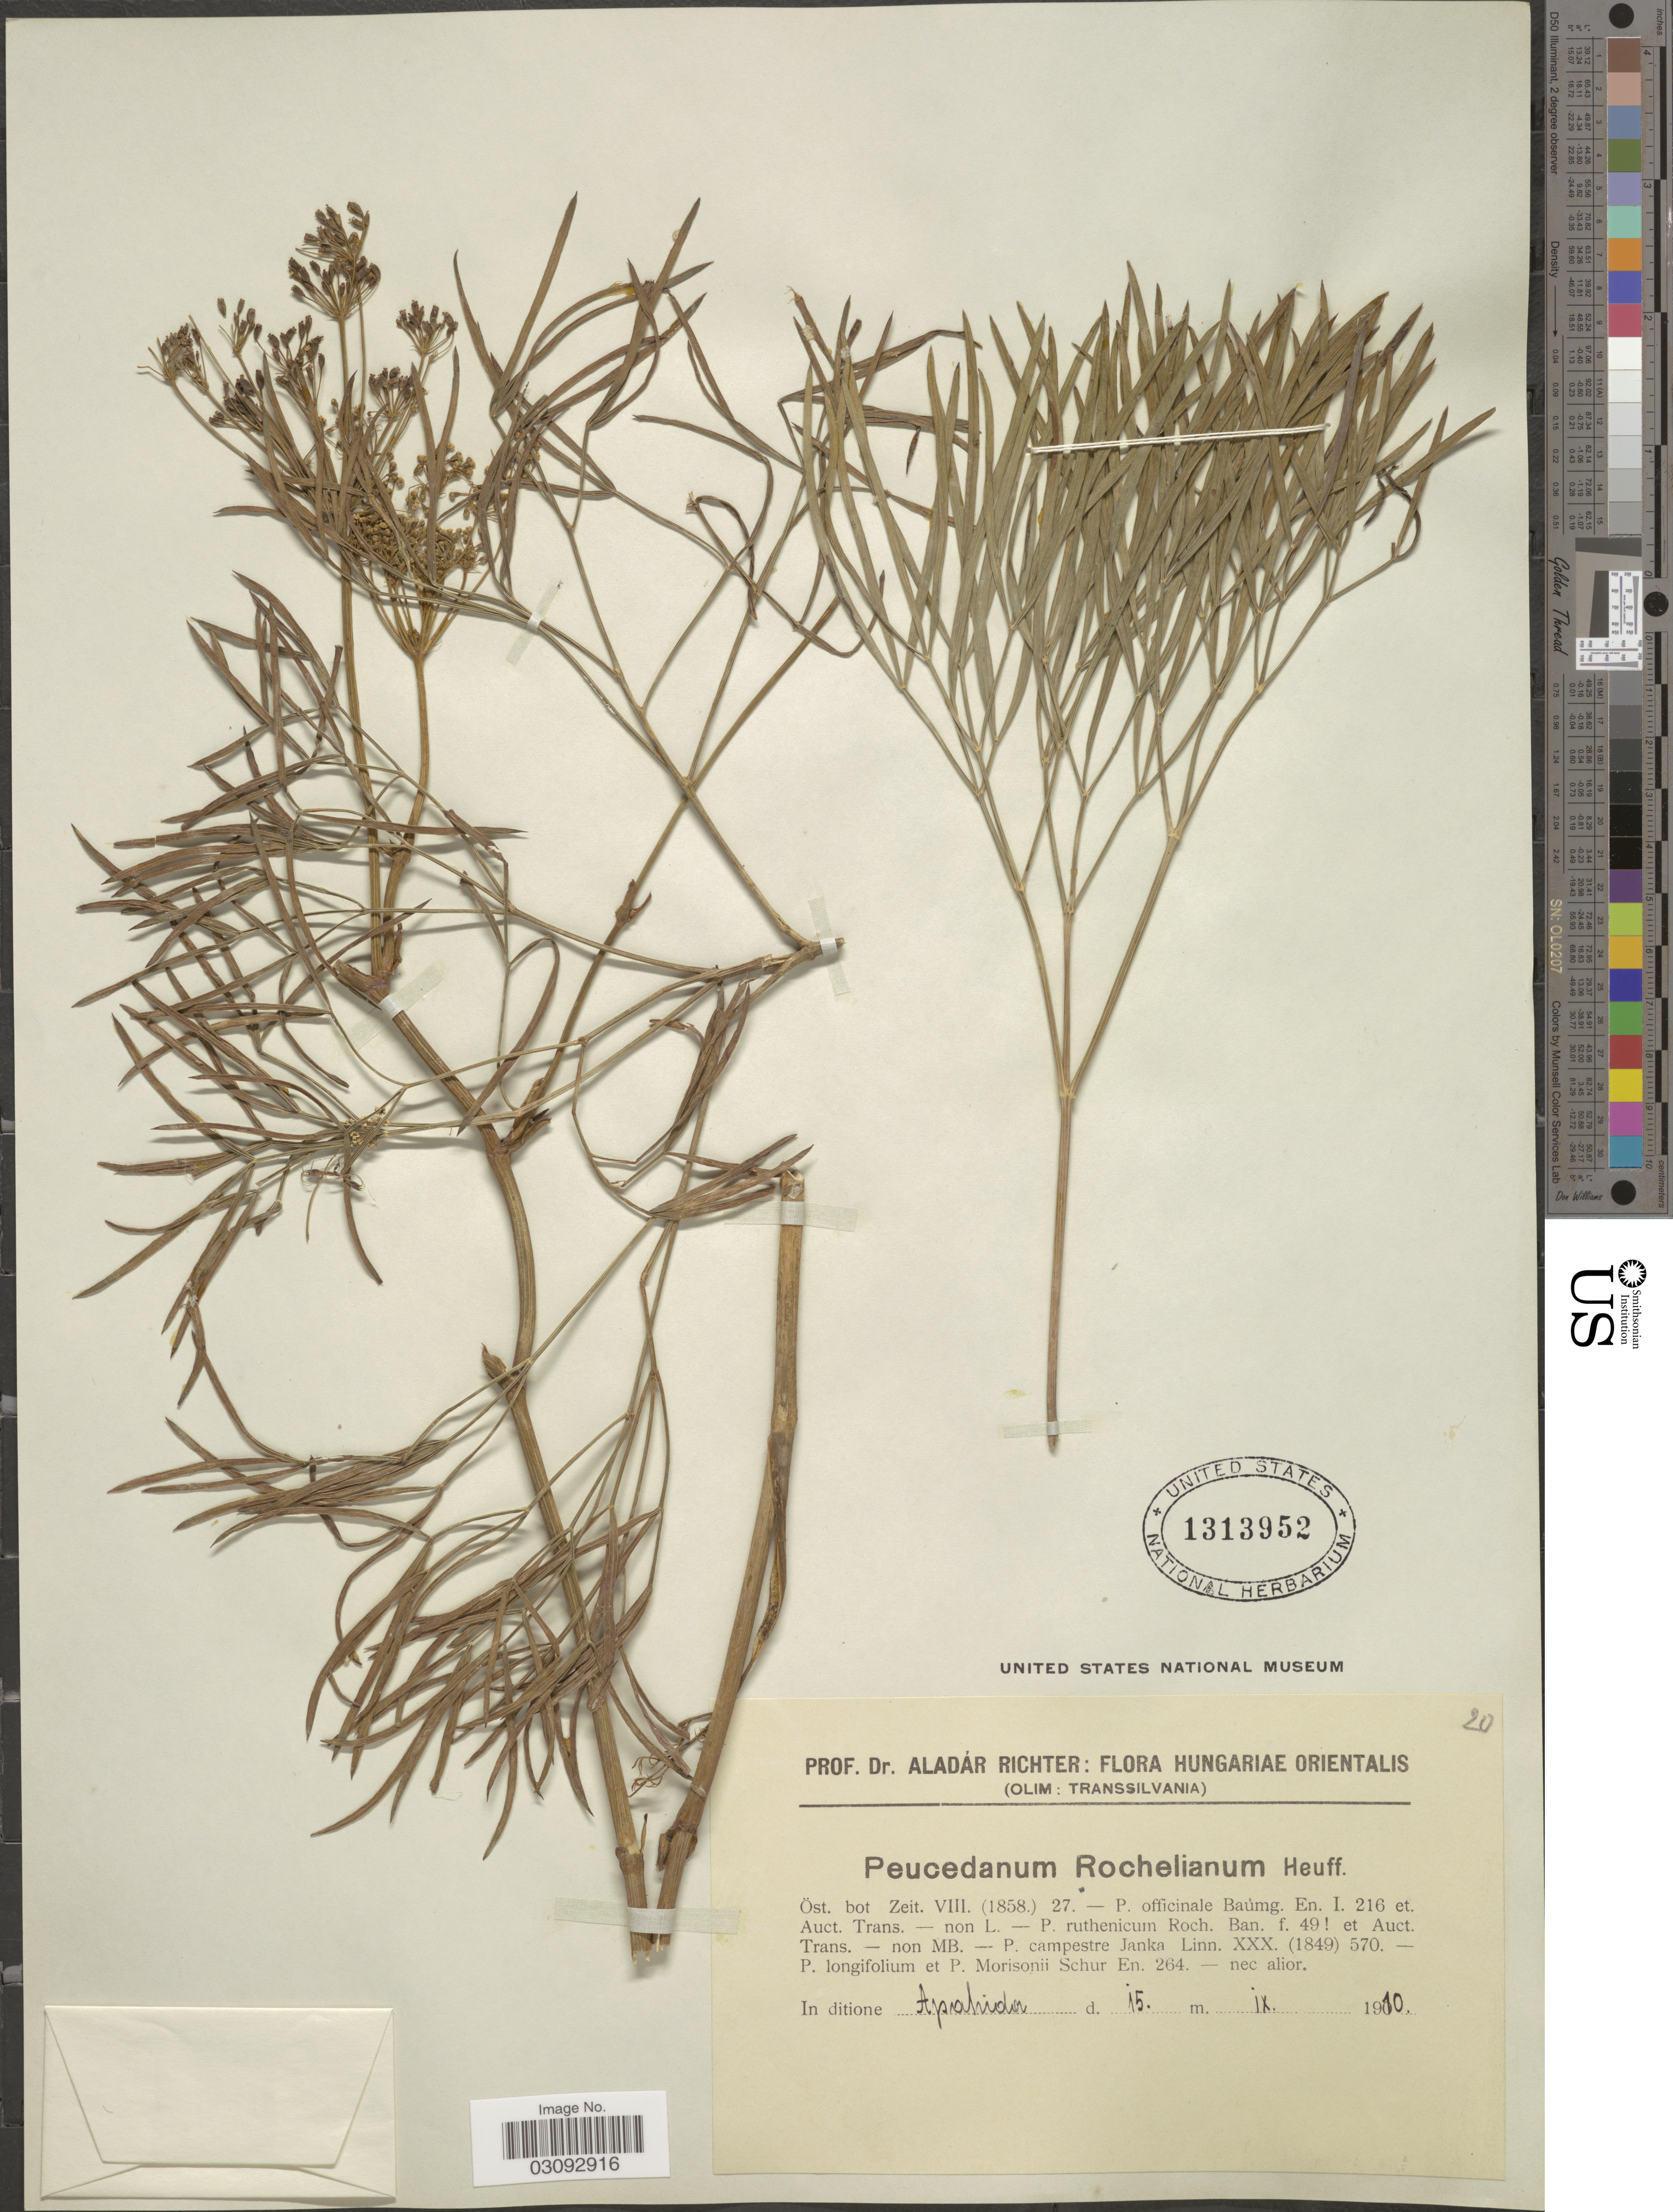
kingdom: Plantae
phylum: Tracheophyta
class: Magnoliopsida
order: Apiales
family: Apiaceae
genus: Peucedanum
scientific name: Peucedanum rochelianum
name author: Heuff.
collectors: A. Richter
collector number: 20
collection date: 1910-09-15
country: Hungary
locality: In ditione Apahida, Öst. bot Zeit.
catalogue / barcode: US 1313952